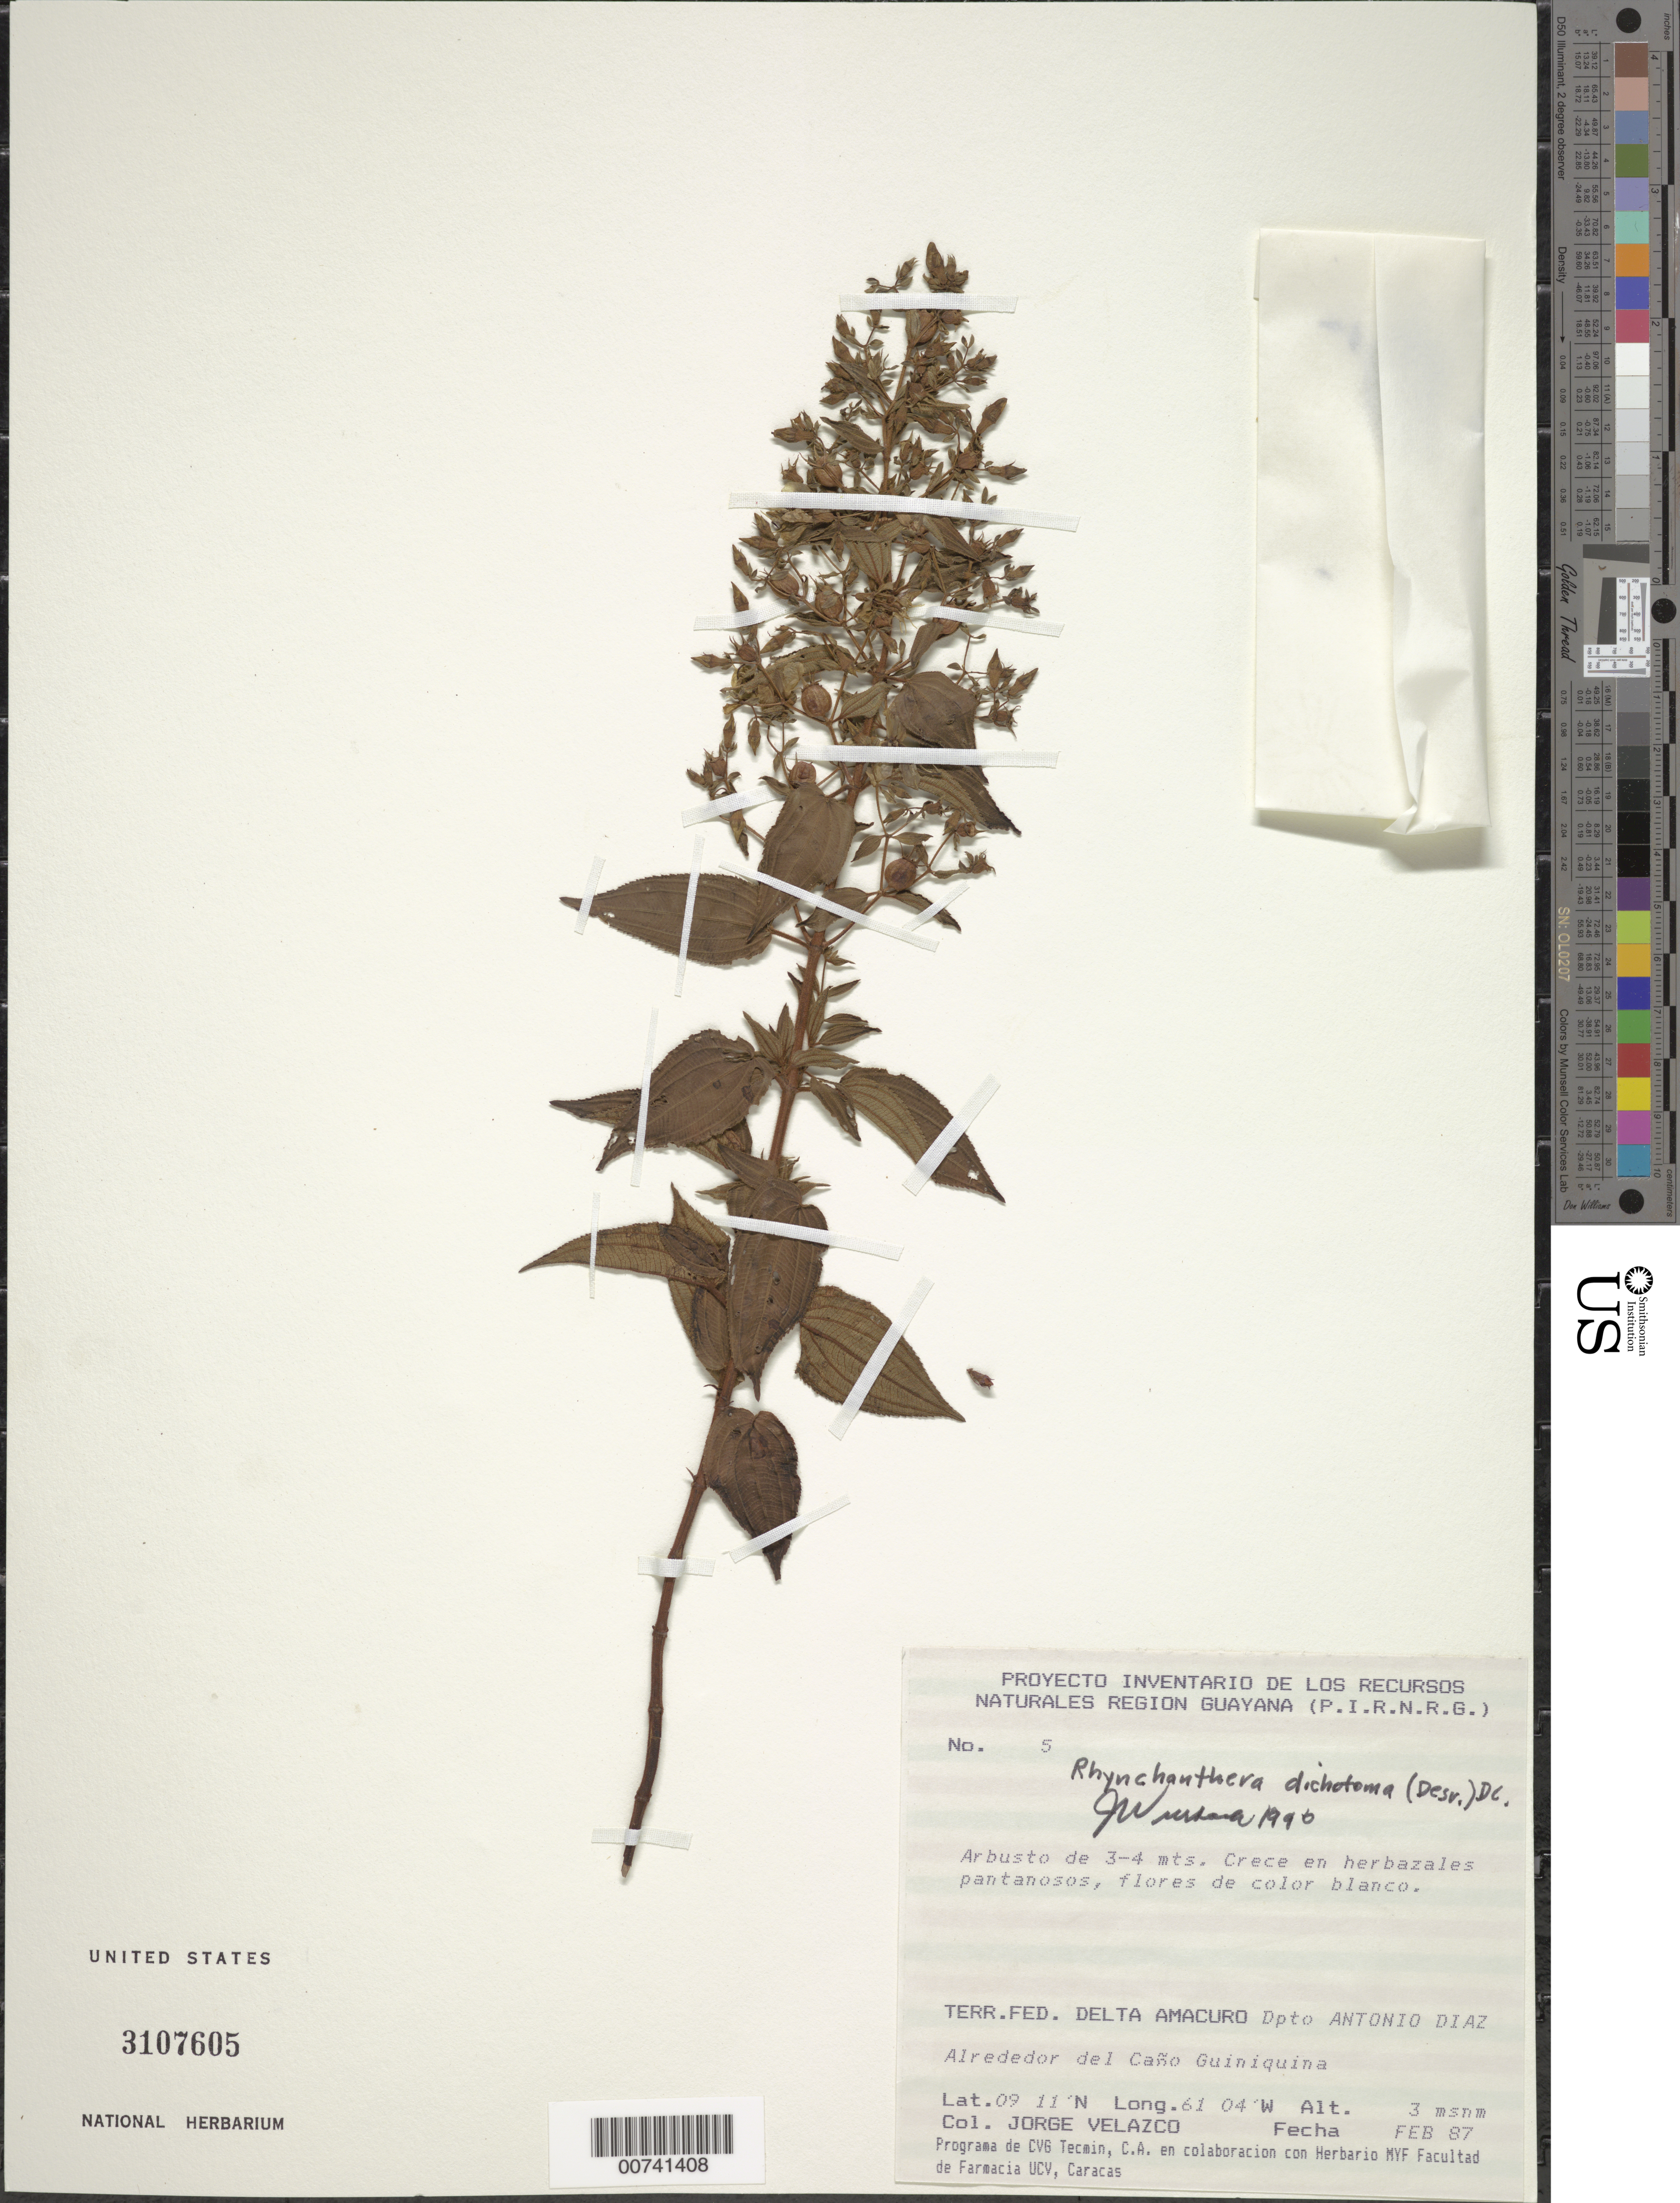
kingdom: Plantae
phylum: Tracheophyta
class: Magnoliopsida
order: Myrtales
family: Melastomataceae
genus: Rhynchanthera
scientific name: Rhynchanthera dichotoma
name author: DC.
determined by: Wurdack, John J., (US), US (UNITED STATES)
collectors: J. Velazco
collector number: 5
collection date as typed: Feb-87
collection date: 1987-02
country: Venezuela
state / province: Delta Amacuro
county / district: Antonio Díaz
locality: Caño Guiniquina, alrededor del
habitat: Growing in marshy areas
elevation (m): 3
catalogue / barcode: US 3107605